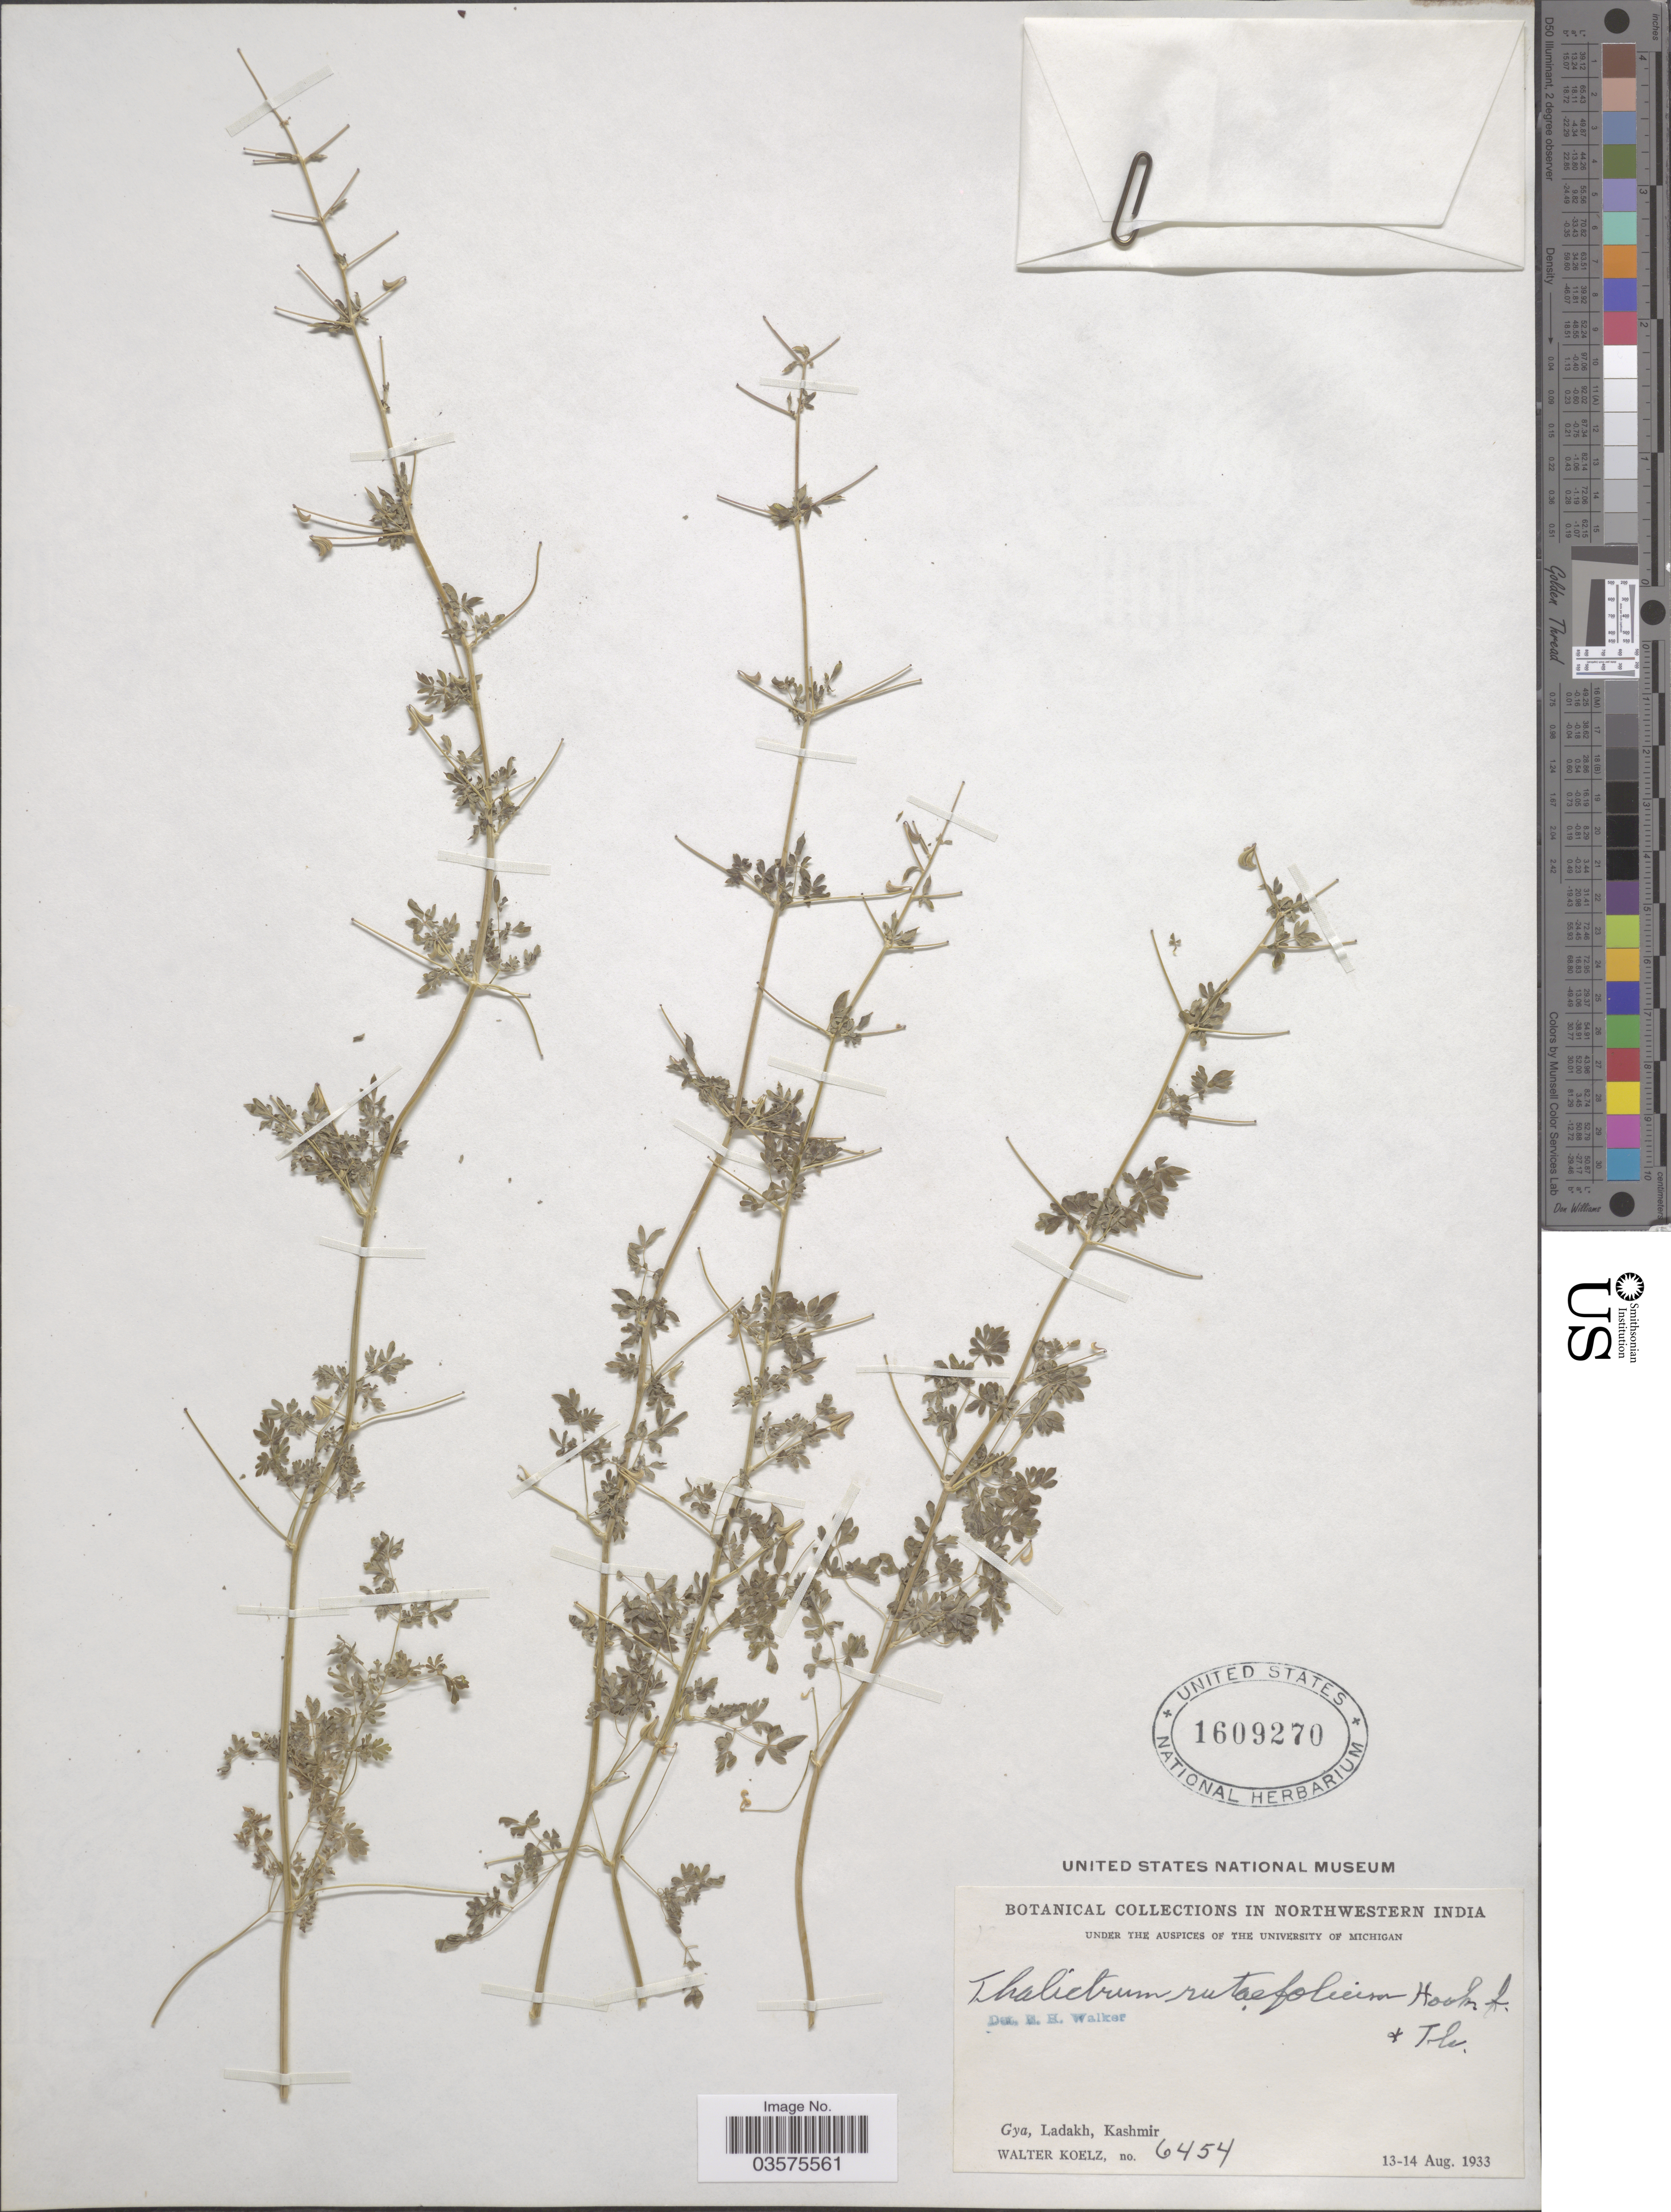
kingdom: Plantae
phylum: Tracheophyta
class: Magnoliopsida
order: Ranunculales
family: Ranunculaceae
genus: Thalictrum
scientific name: Thalictrum rutifolium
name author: Hook. f. & Thomson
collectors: W. N. Koelz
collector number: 6454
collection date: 1933-08-13/1933-08-14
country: India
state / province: Jammu and Kashmir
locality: Northwestern India. Gya, Ladakh, Kashmir.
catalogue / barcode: US 1609270